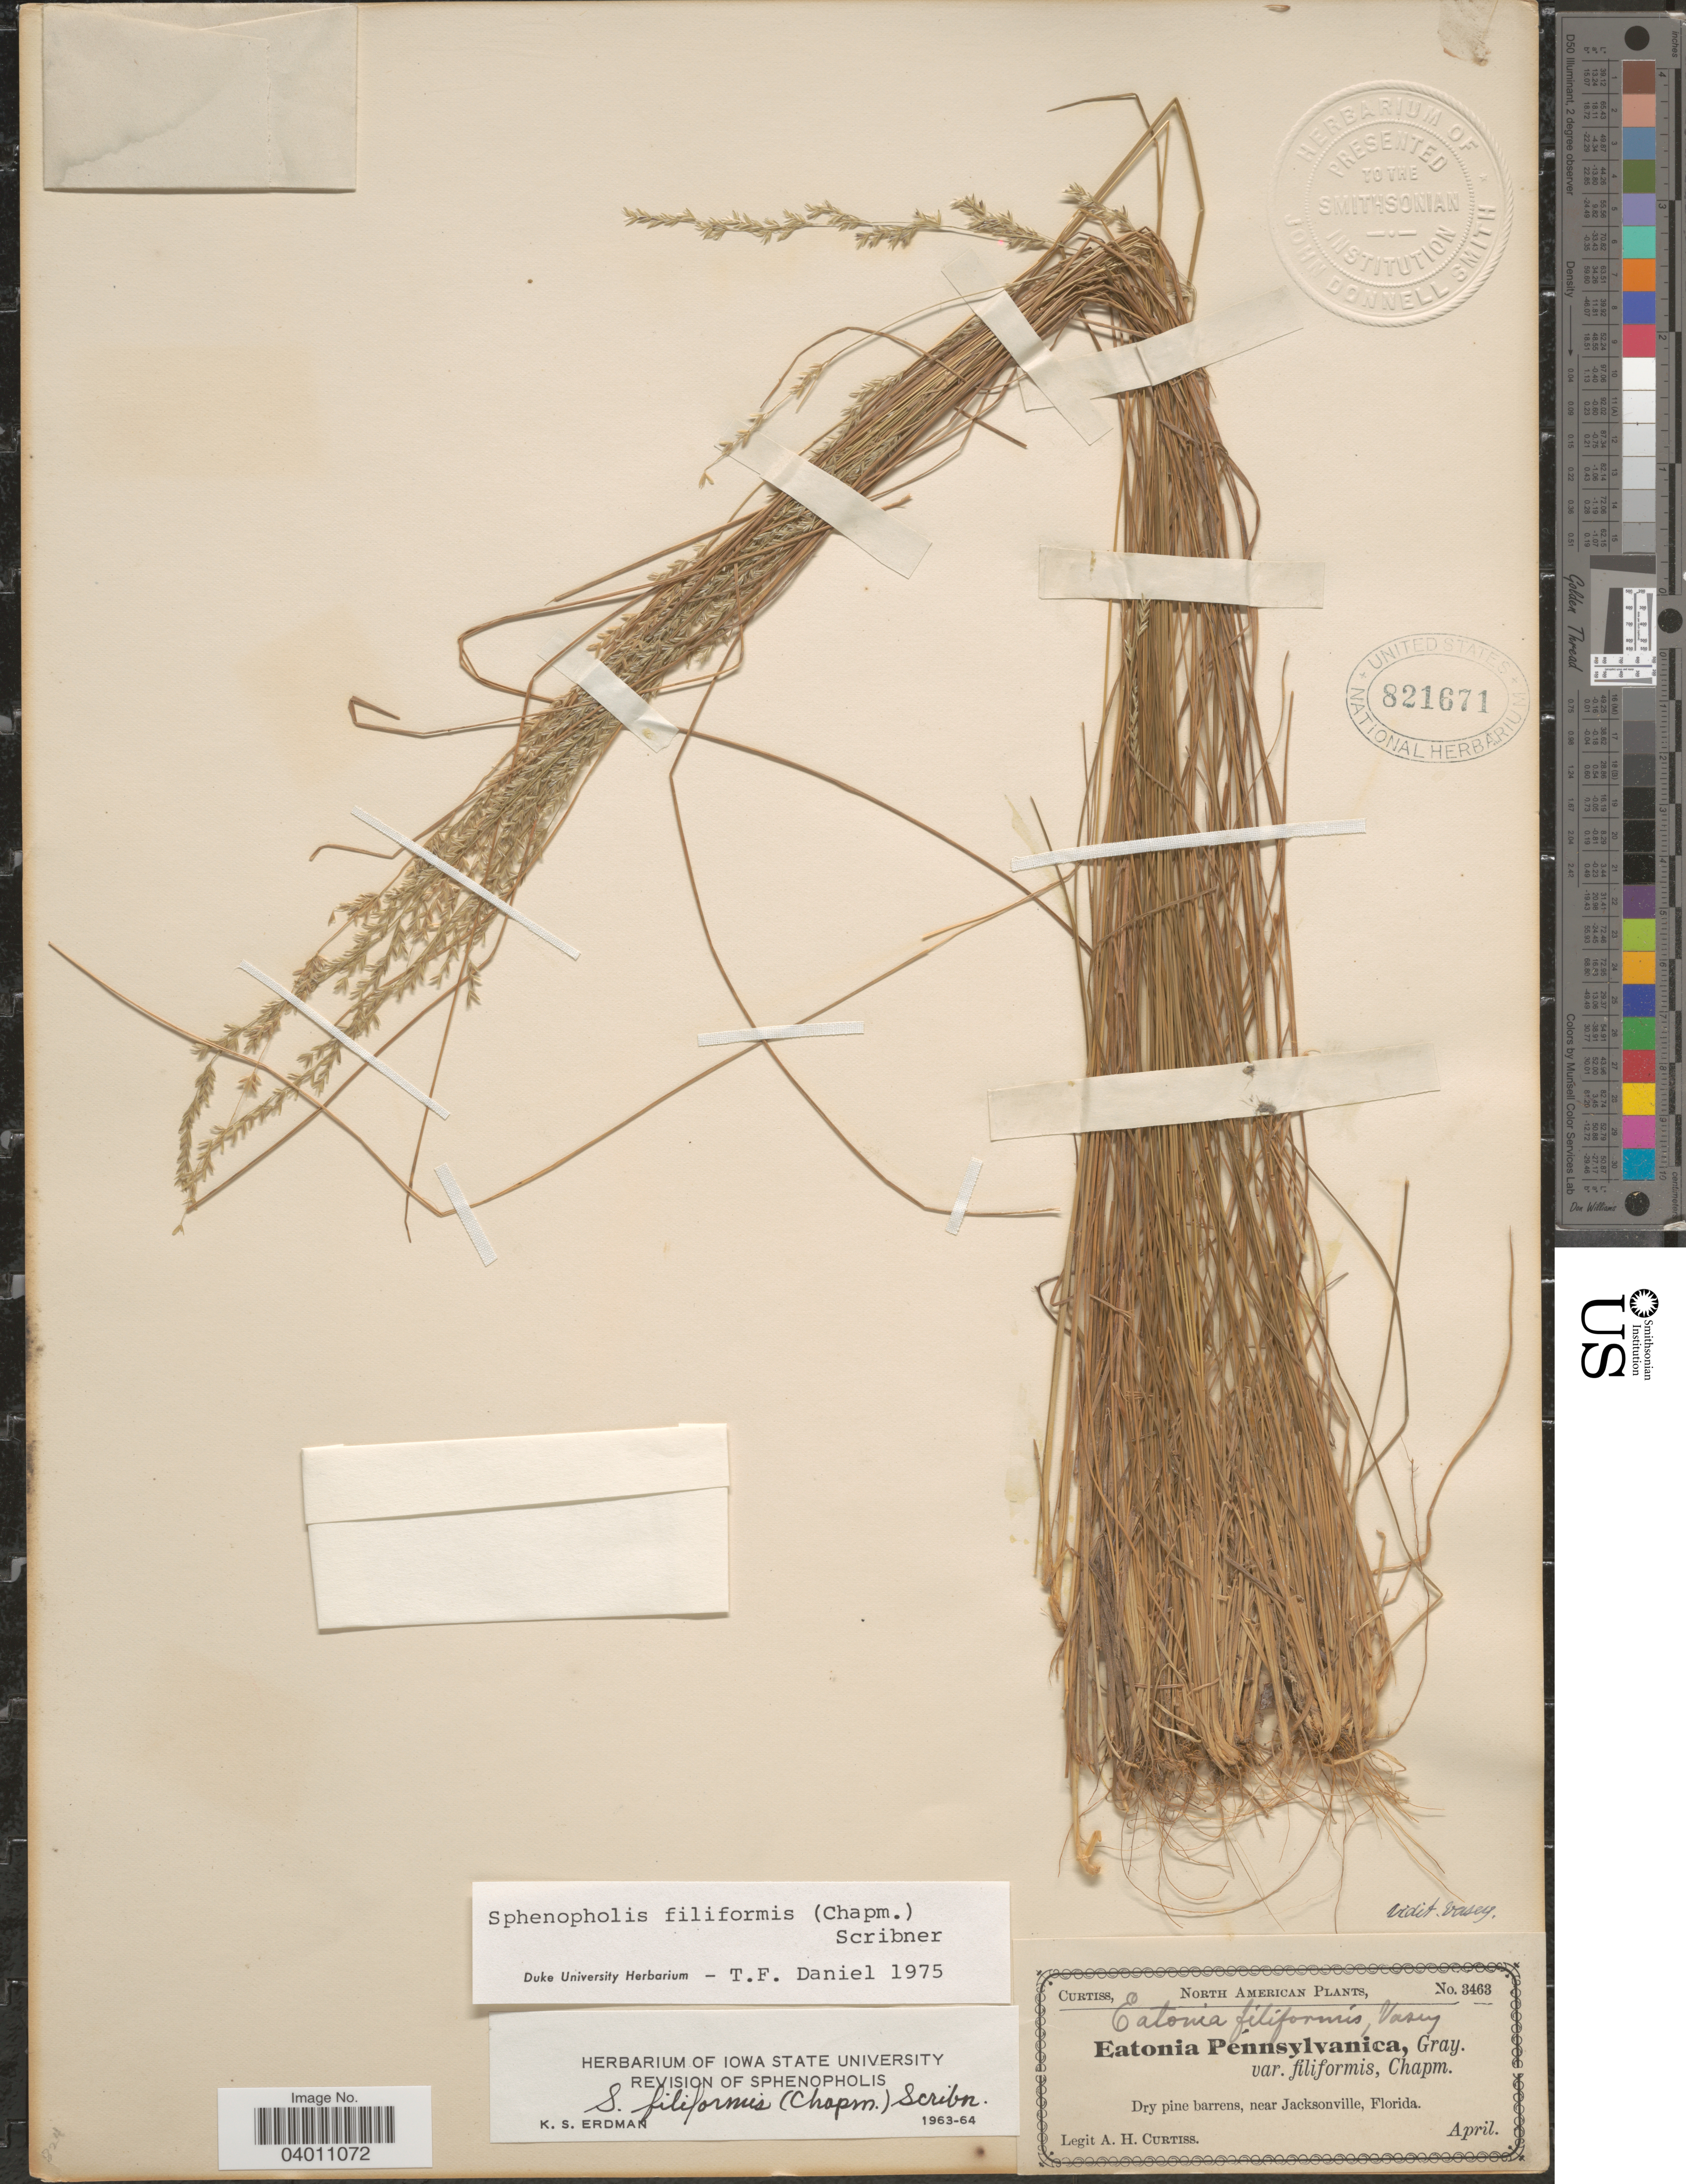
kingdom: Plantae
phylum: Tracheophyta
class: Liliopsida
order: Poales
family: Poaceae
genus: Sphenopholis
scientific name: Sphenopholis filiformis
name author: (Chapm.) Scribn.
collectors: A. H. Curtiss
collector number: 3463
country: United States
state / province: Florida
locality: Near Jacksonville.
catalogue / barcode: US 821671